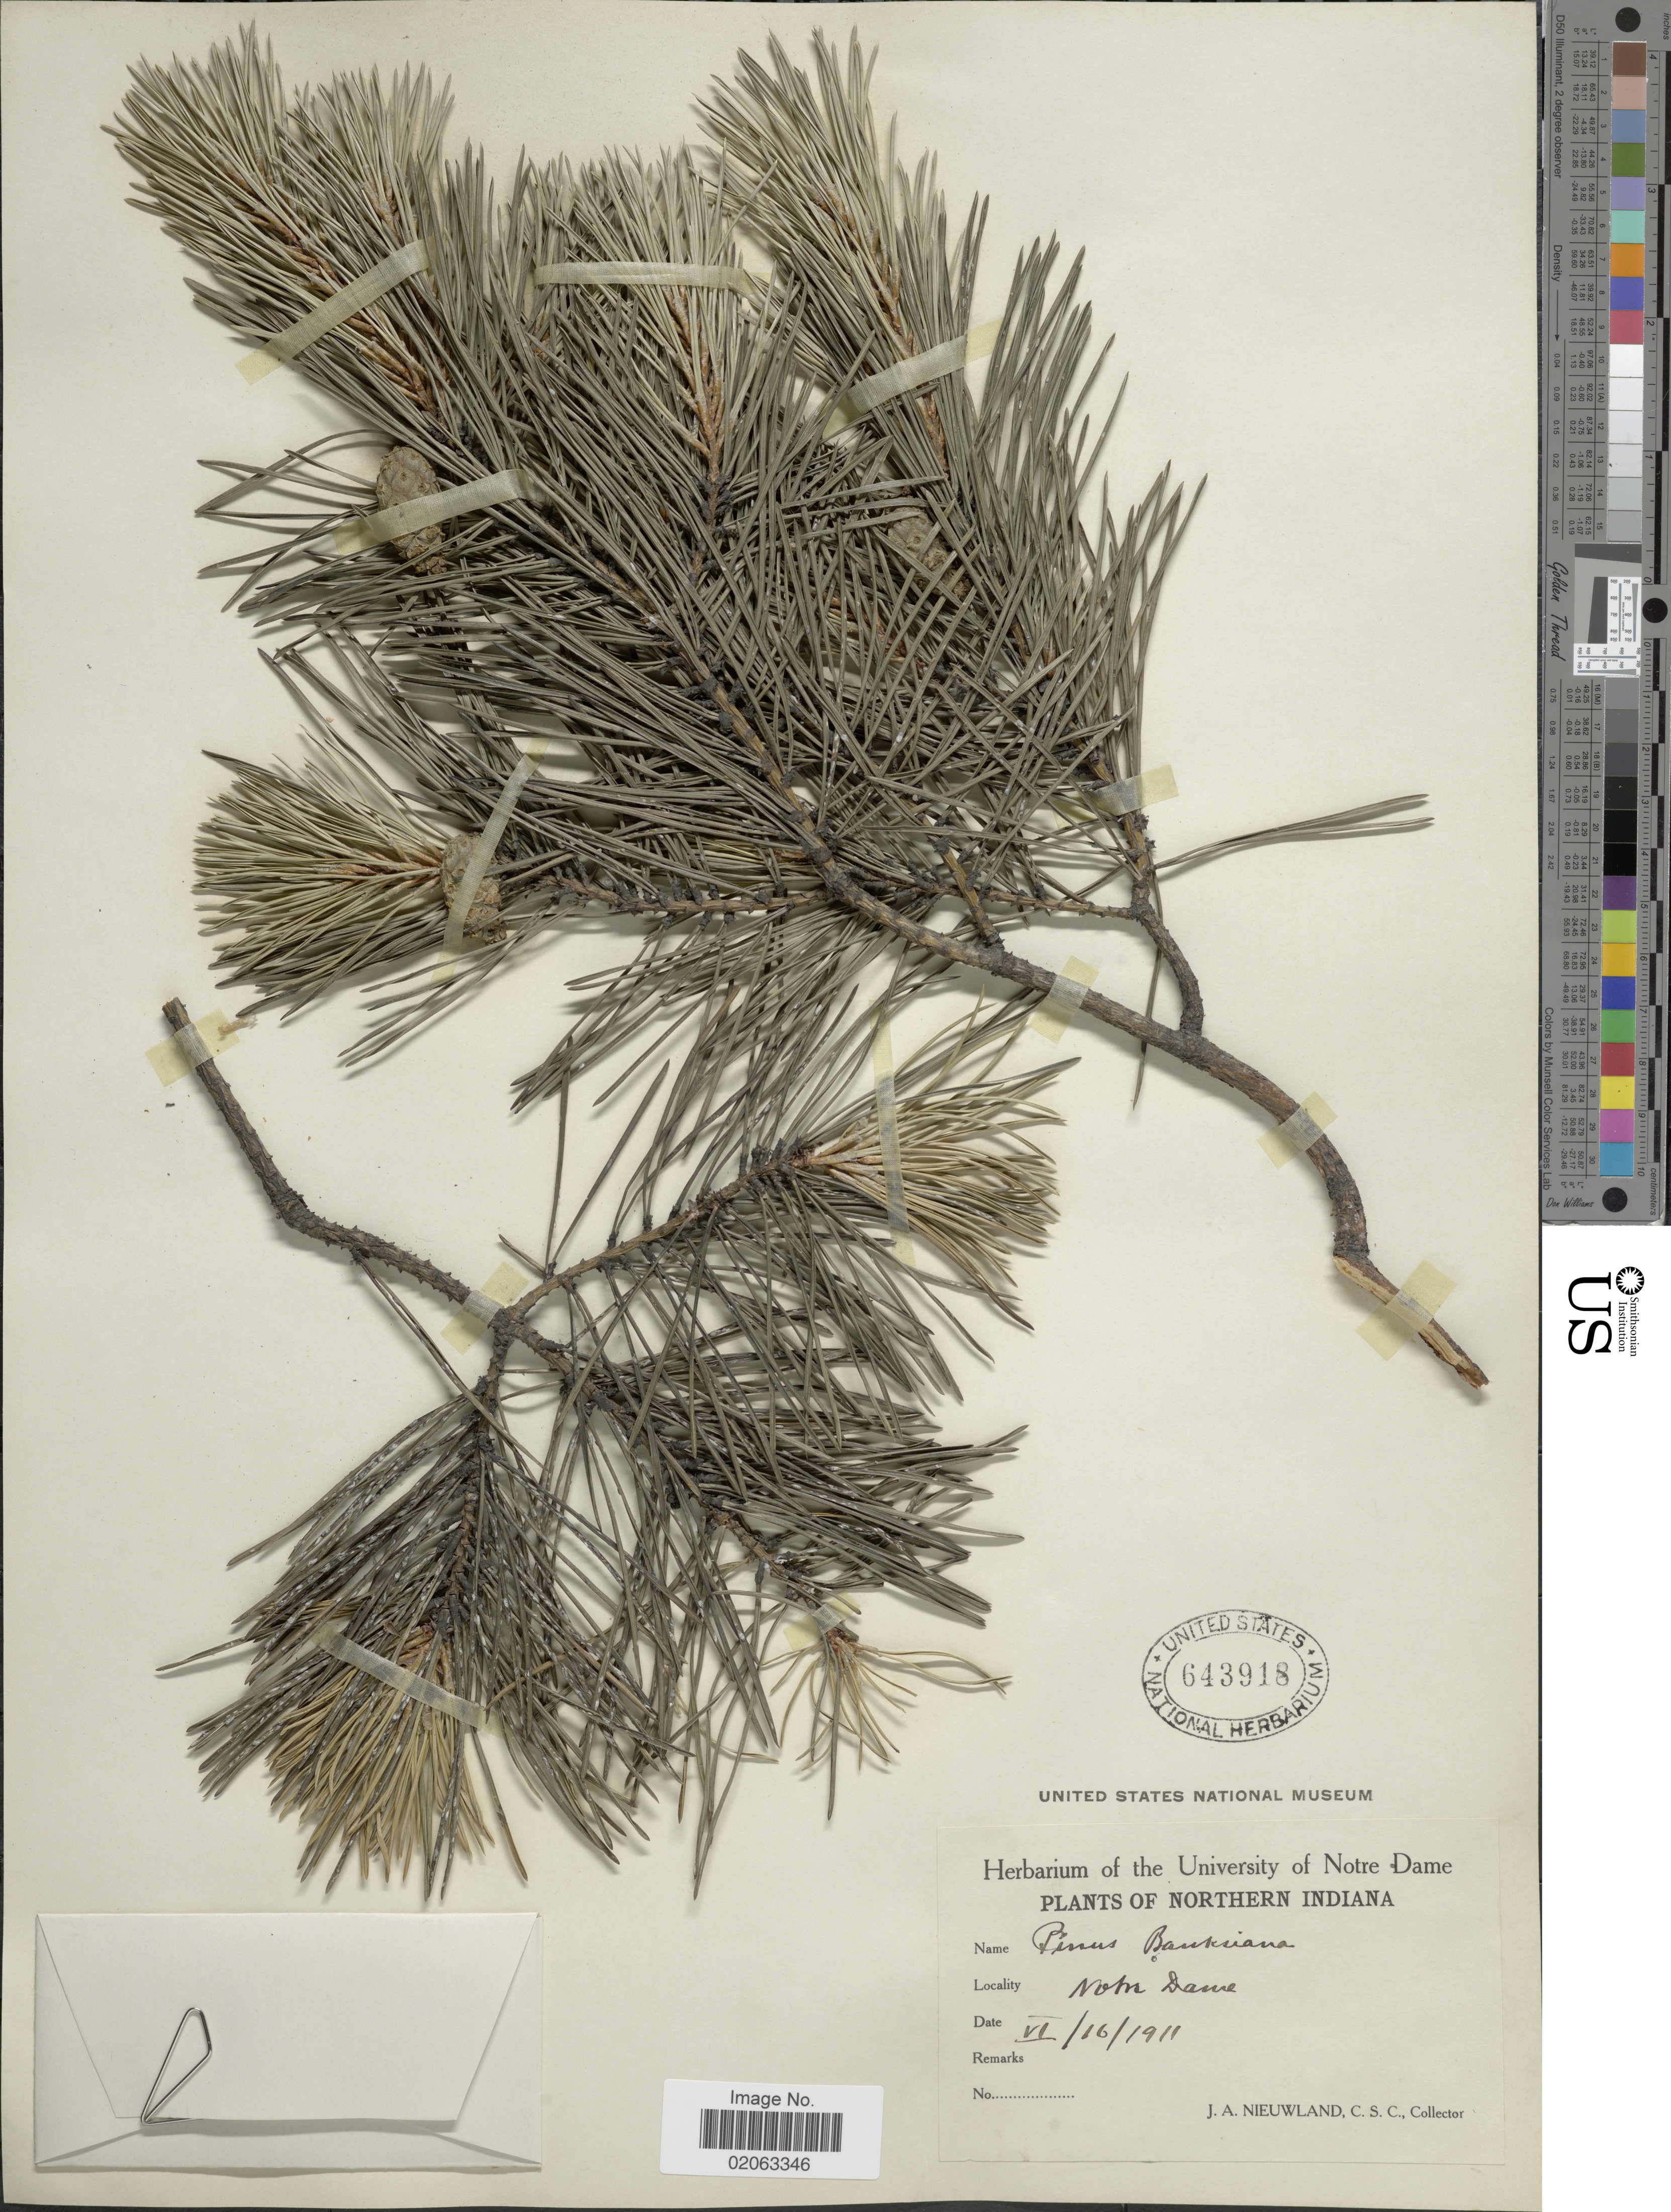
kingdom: Plantae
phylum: Tracheophyta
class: Pinopsida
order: Pinales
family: Pinaceae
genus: Pinus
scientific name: Pinus banksiana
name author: Lamb.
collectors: J. A. Nieuwland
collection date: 1911-06-16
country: United States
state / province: Indiana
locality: Northern Indiana, Notre Dame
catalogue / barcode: US 643918